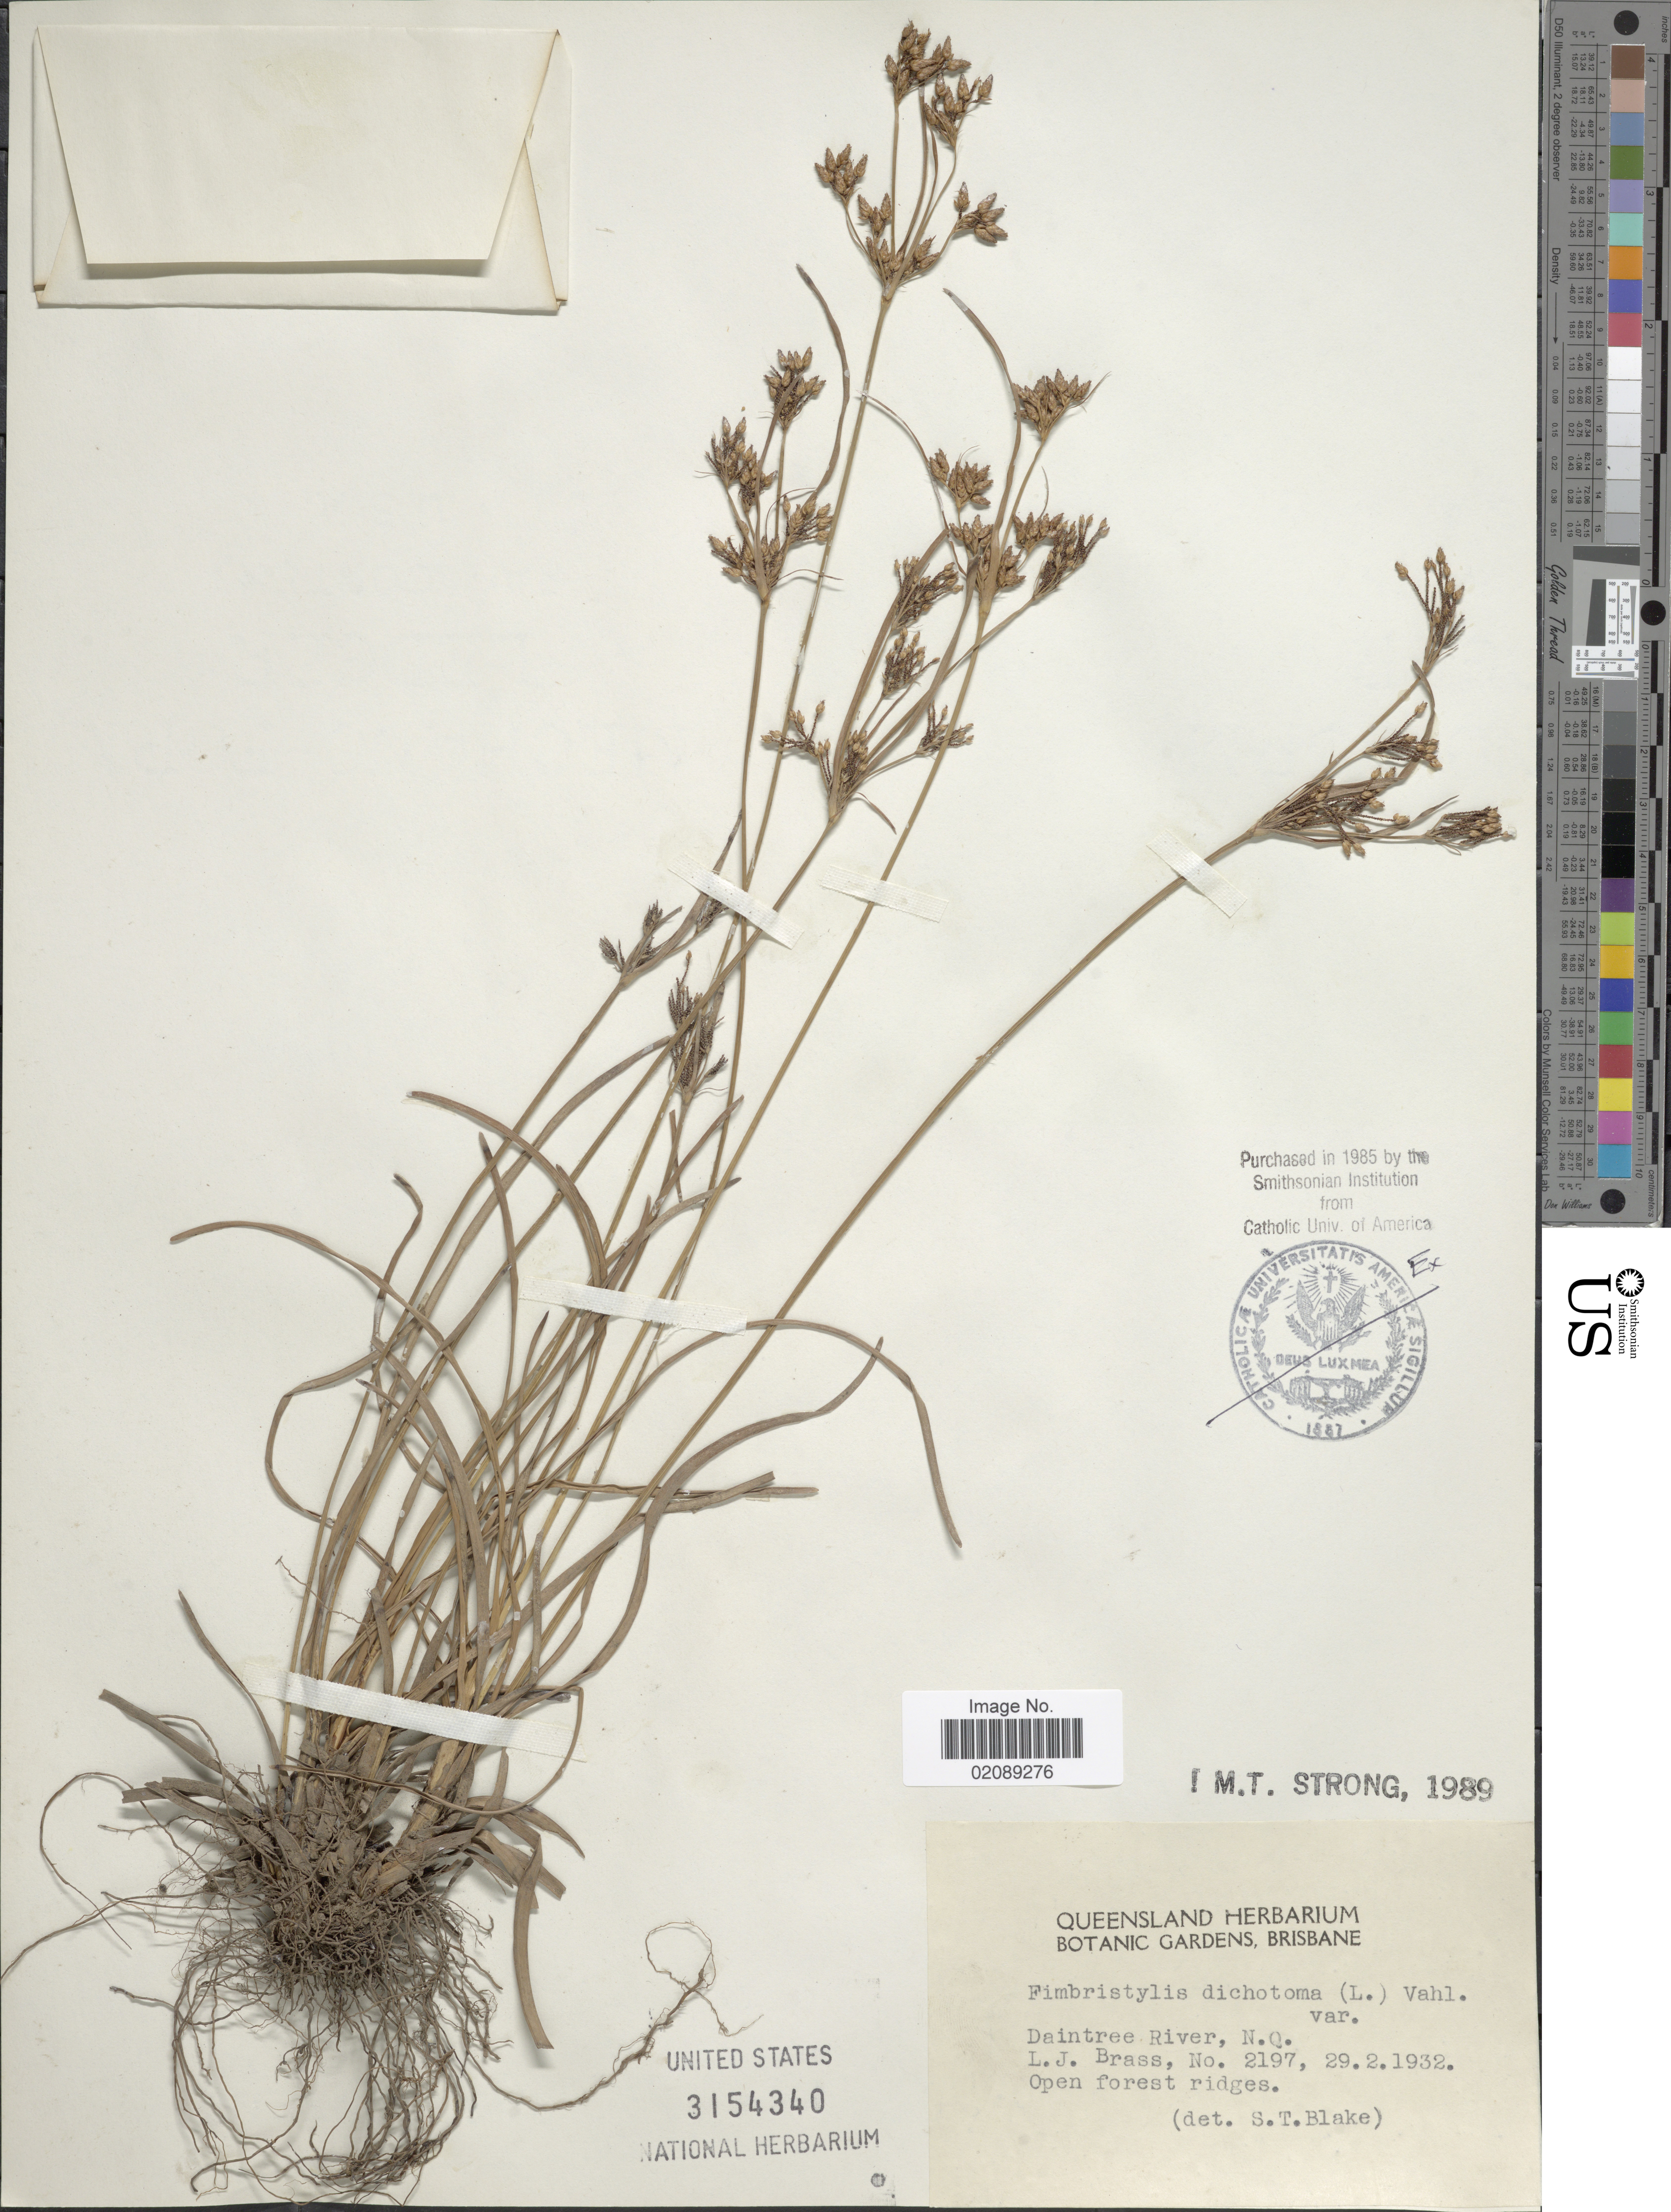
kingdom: Plantae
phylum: Tracheophyta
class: Liliopsida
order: Poales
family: Cyperaceae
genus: Fimbristylis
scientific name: Fimbristylis dichotoma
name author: (L.) Vahl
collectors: L. J. Brass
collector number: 2197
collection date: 1932-02-29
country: Australia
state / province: Queensland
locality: Daintree River, N.Q.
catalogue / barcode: US 3154340